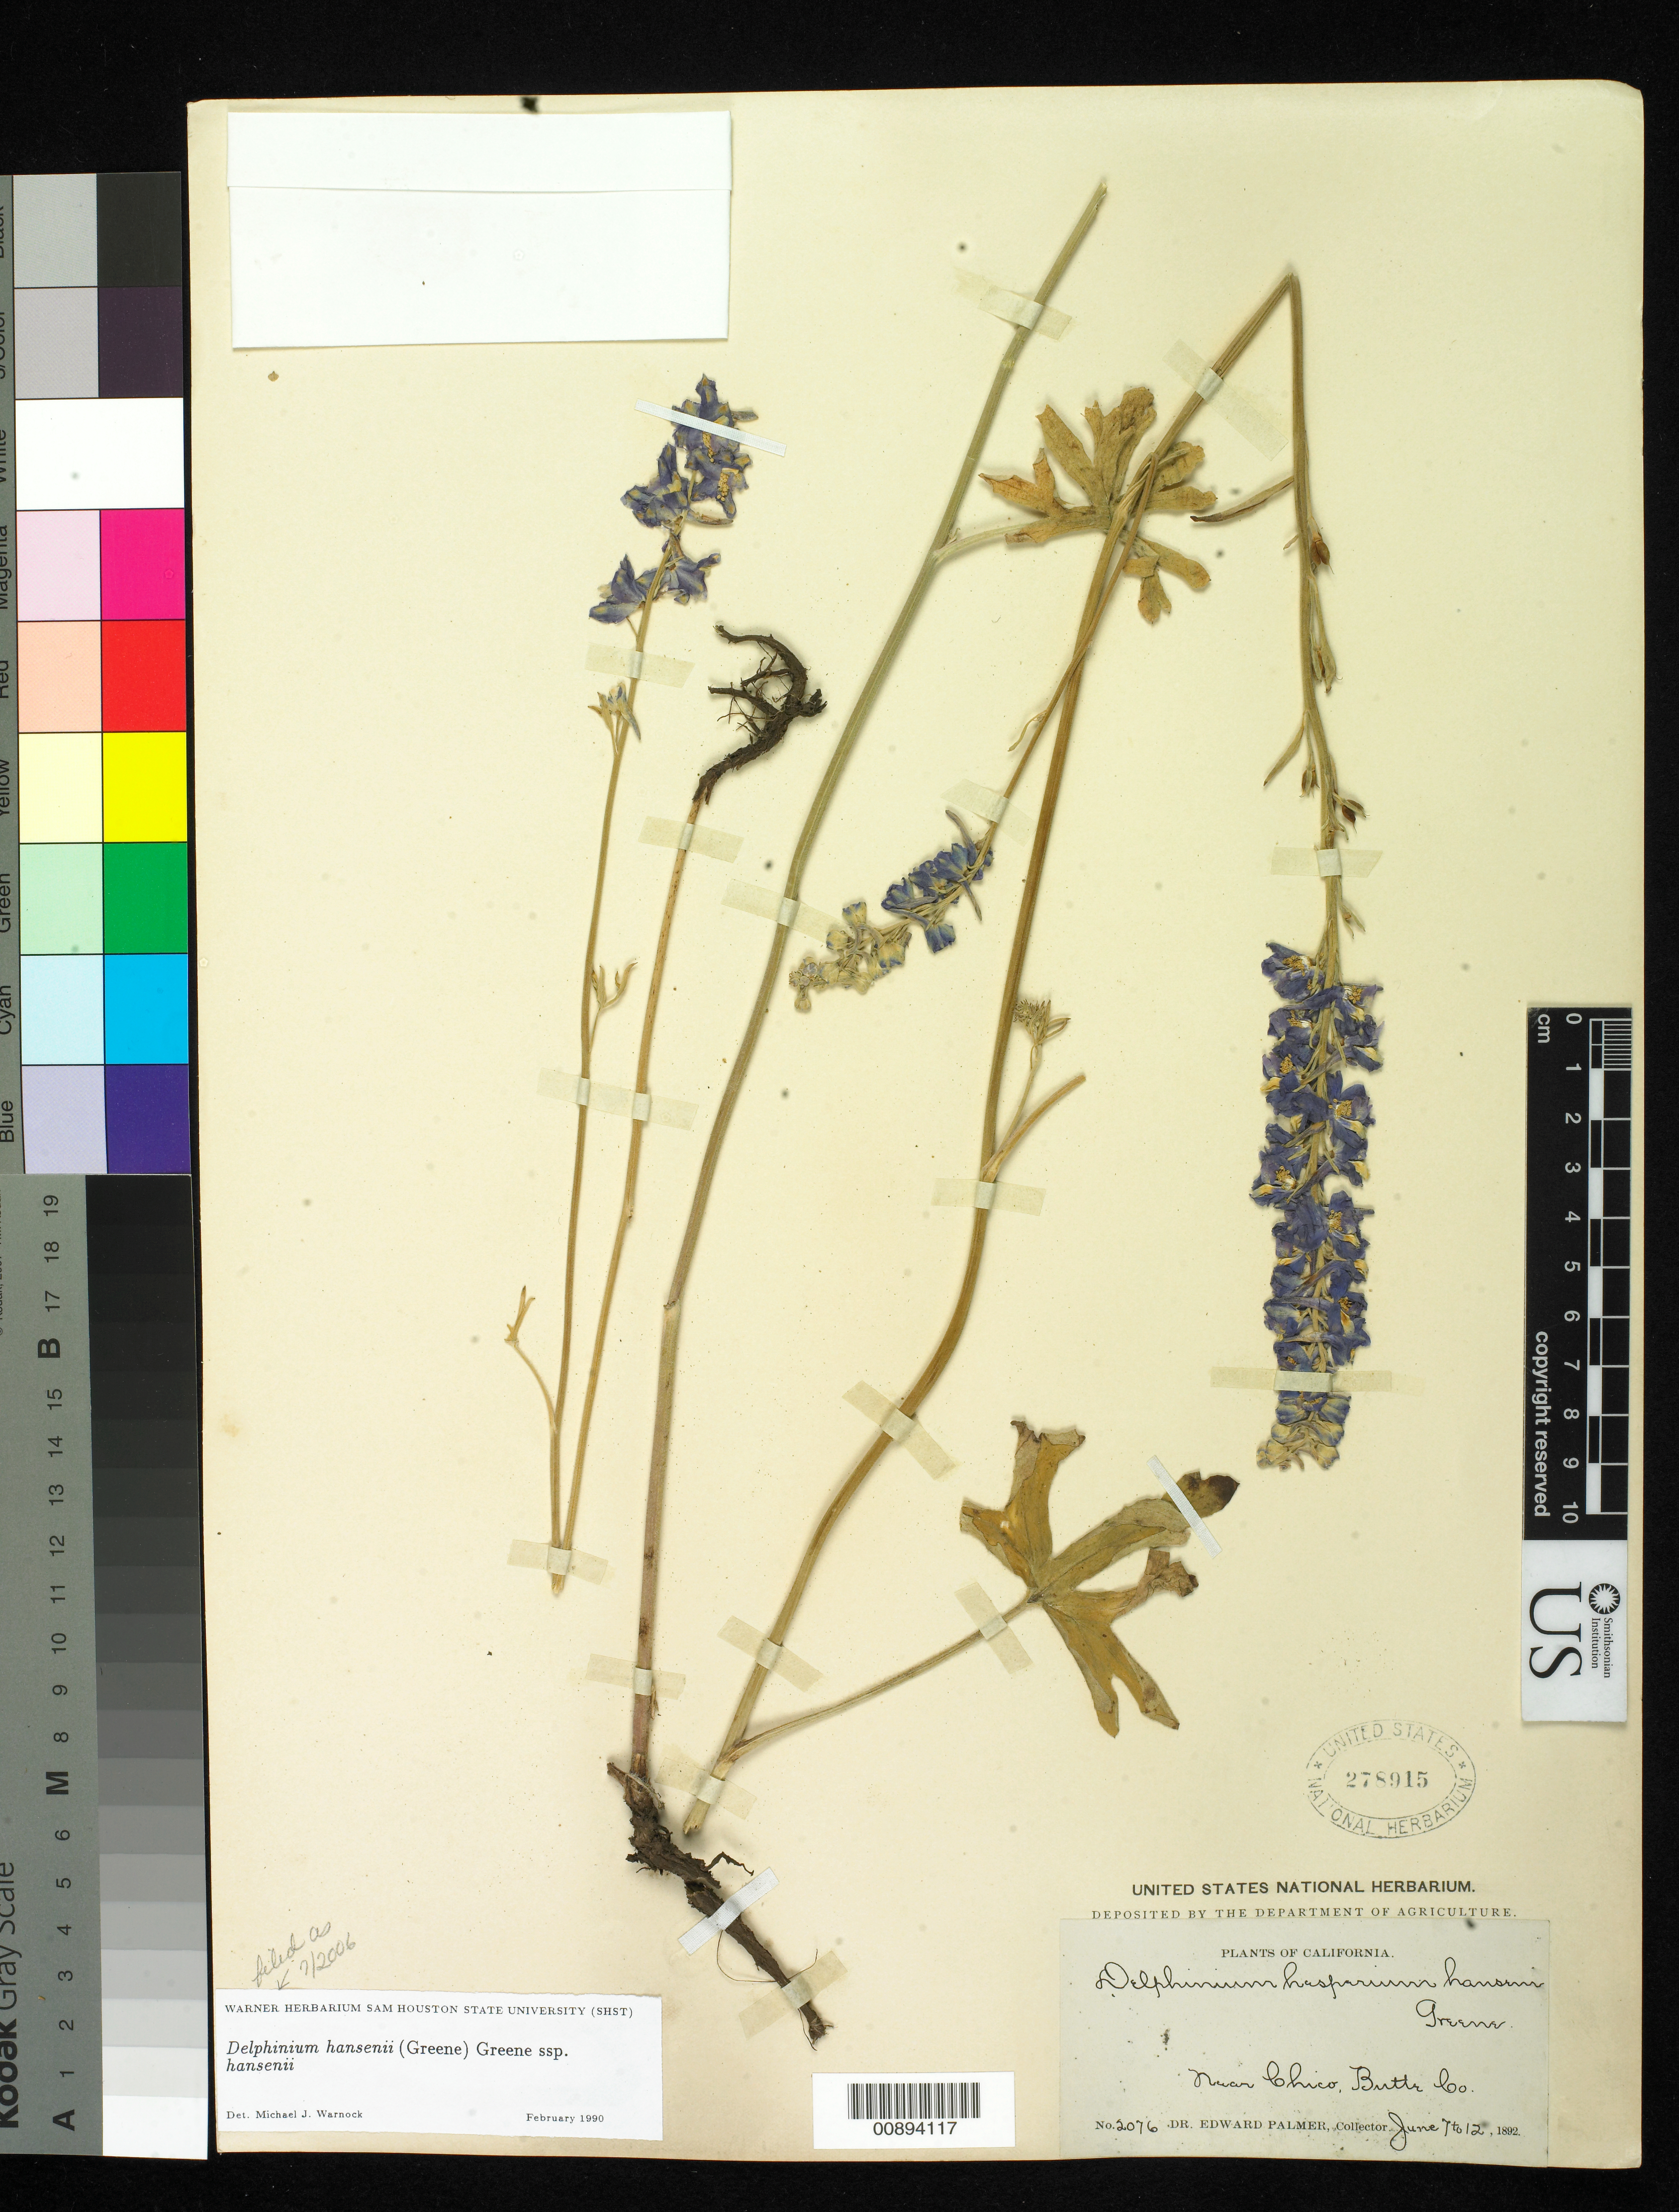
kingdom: Plantae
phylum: Tracheophyta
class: Magnoliopsida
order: Ranunculales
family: Ranunculaceae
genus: Delphinium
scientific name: Delphinium hansenii subsp. hansenii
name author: (Greene) Greene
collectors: E. Palmer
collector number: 2076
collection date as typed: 07 Jun 1892 to 12 Jun 1892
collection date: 1892-06-07/1892-06-12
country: United States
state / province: California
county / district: Butte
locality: Near Chico, Butte County, California.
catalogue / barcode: US 278915